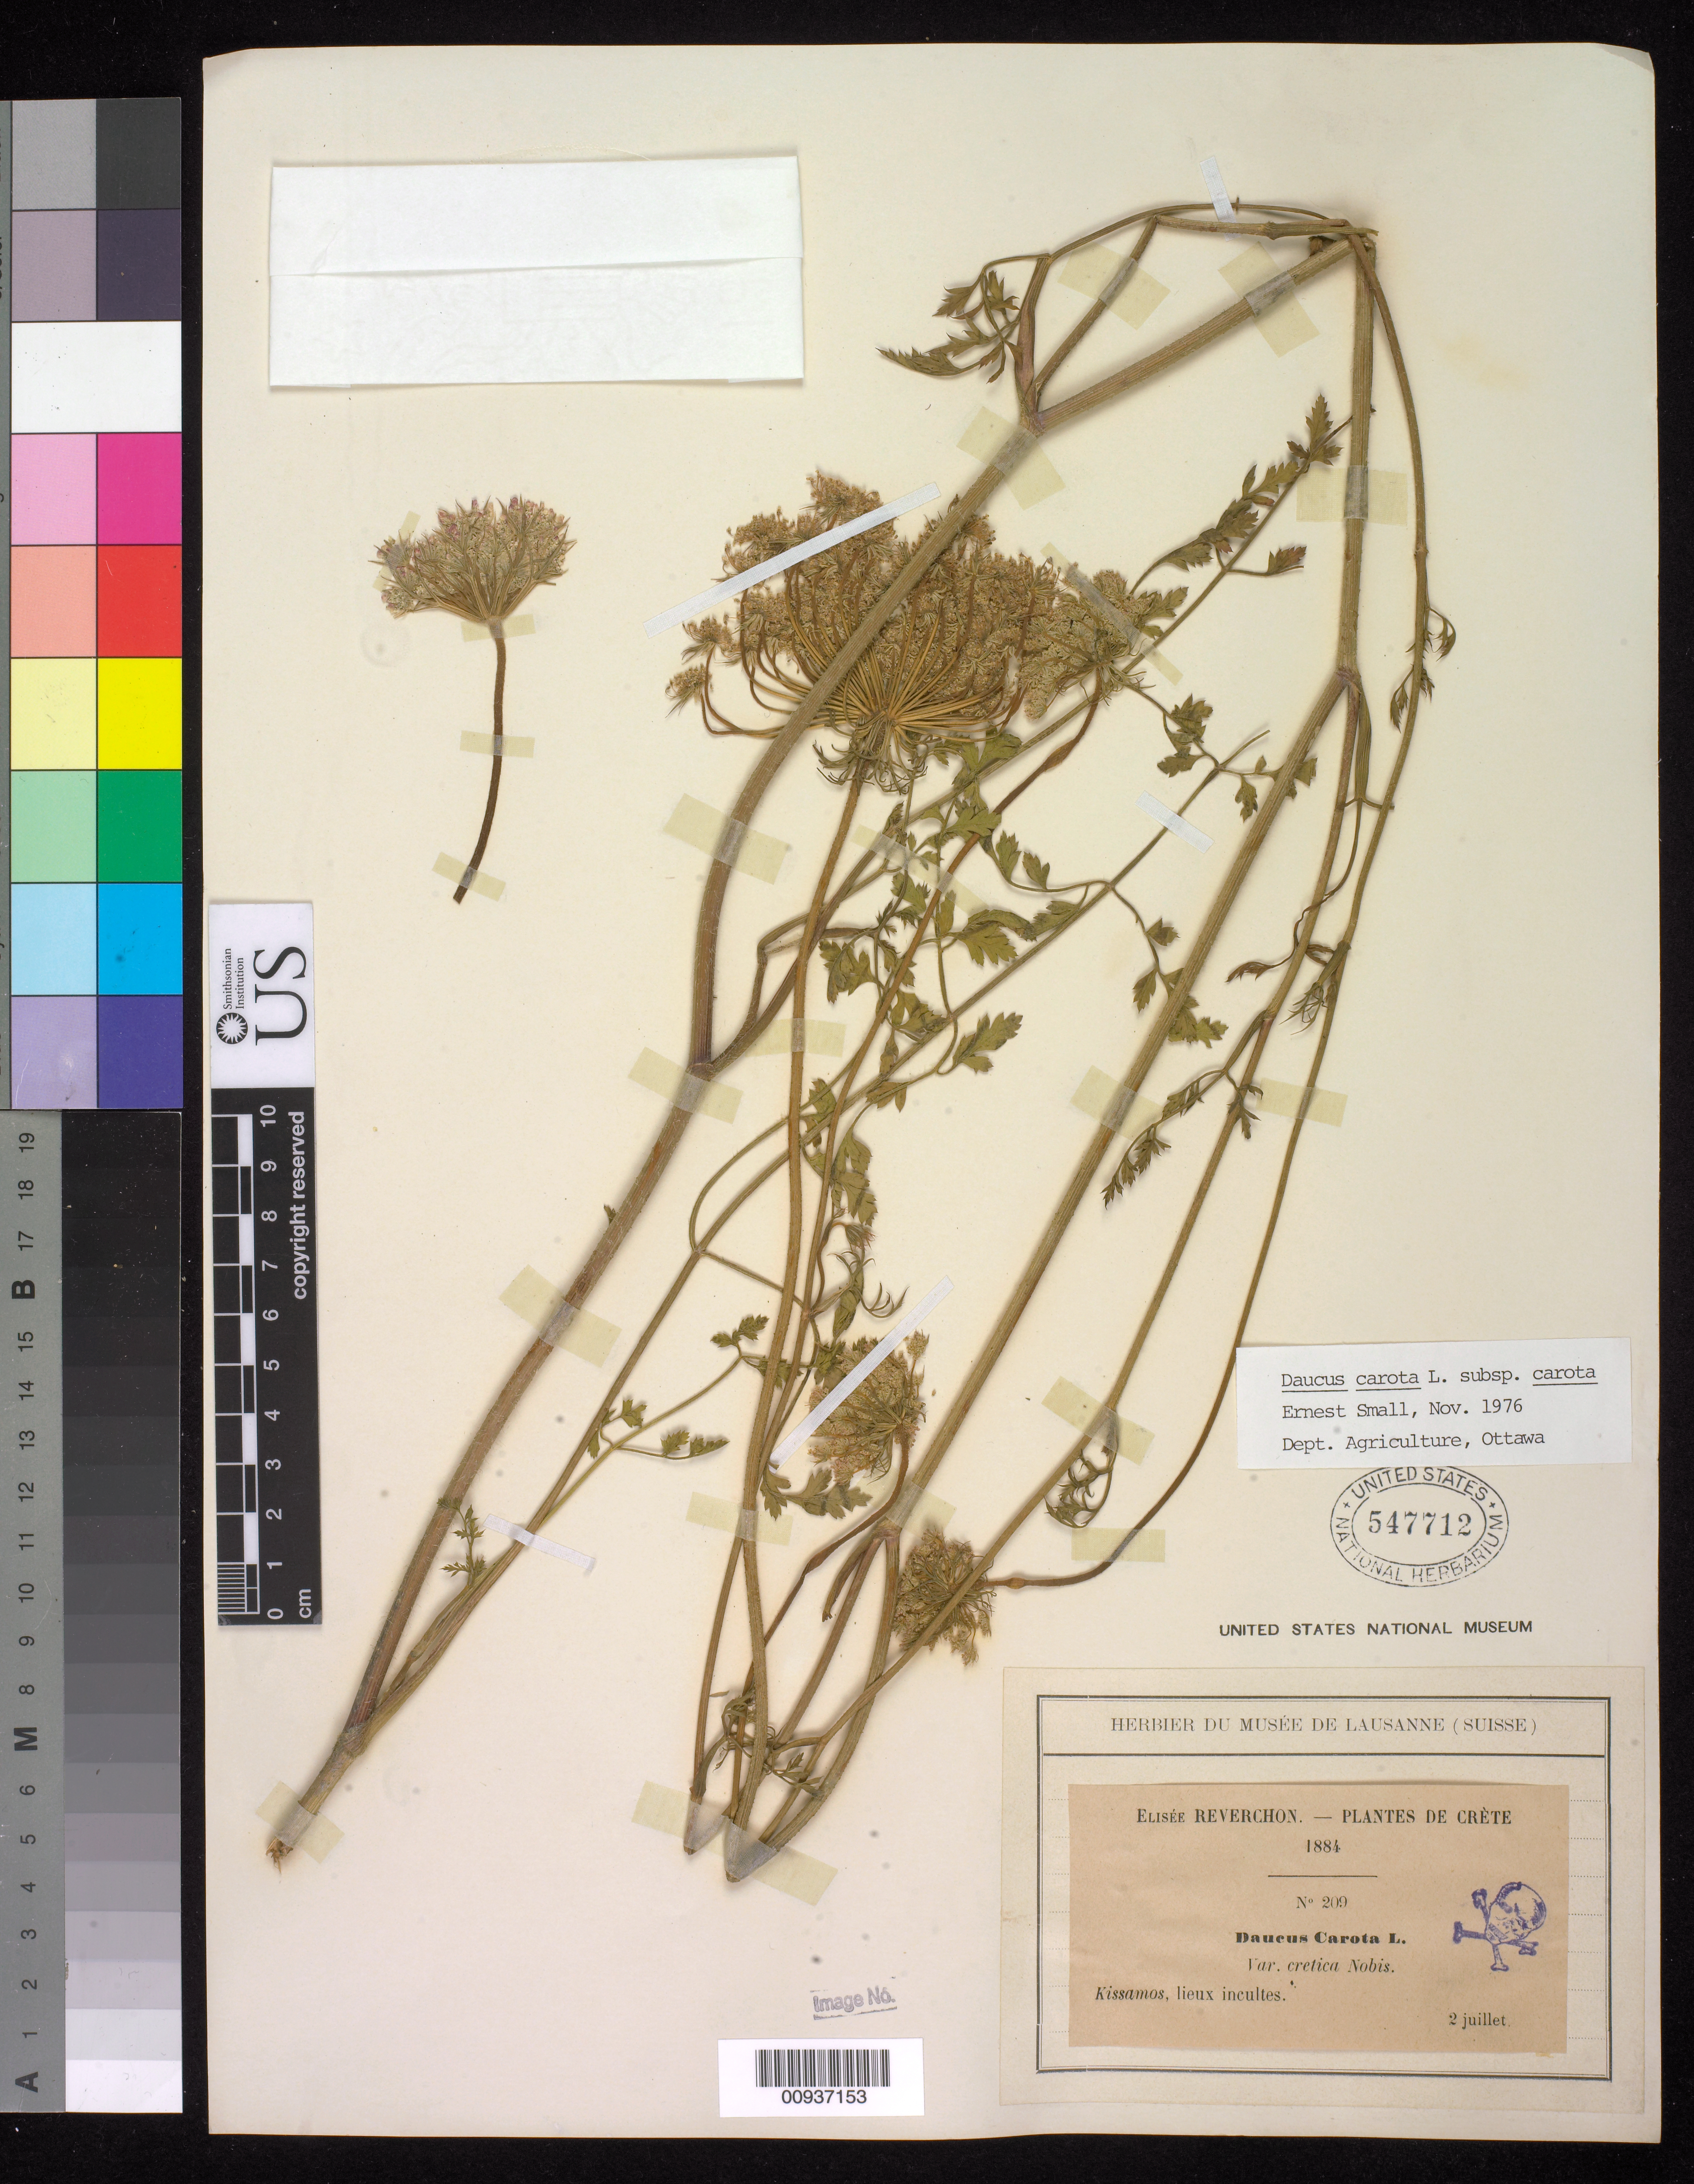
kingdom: Plantae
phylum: Tracheophyta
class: Magnoliopsida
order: Apiales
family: Apiaceae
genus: Daucus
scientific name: Daucus carota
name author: L.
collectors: E. Reverchon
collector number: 209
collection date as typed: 02 Jul 1884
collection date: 1884-07-02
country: Greece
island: Crete I.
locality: Kissamos, lieux incultes.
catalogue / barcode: US 547712